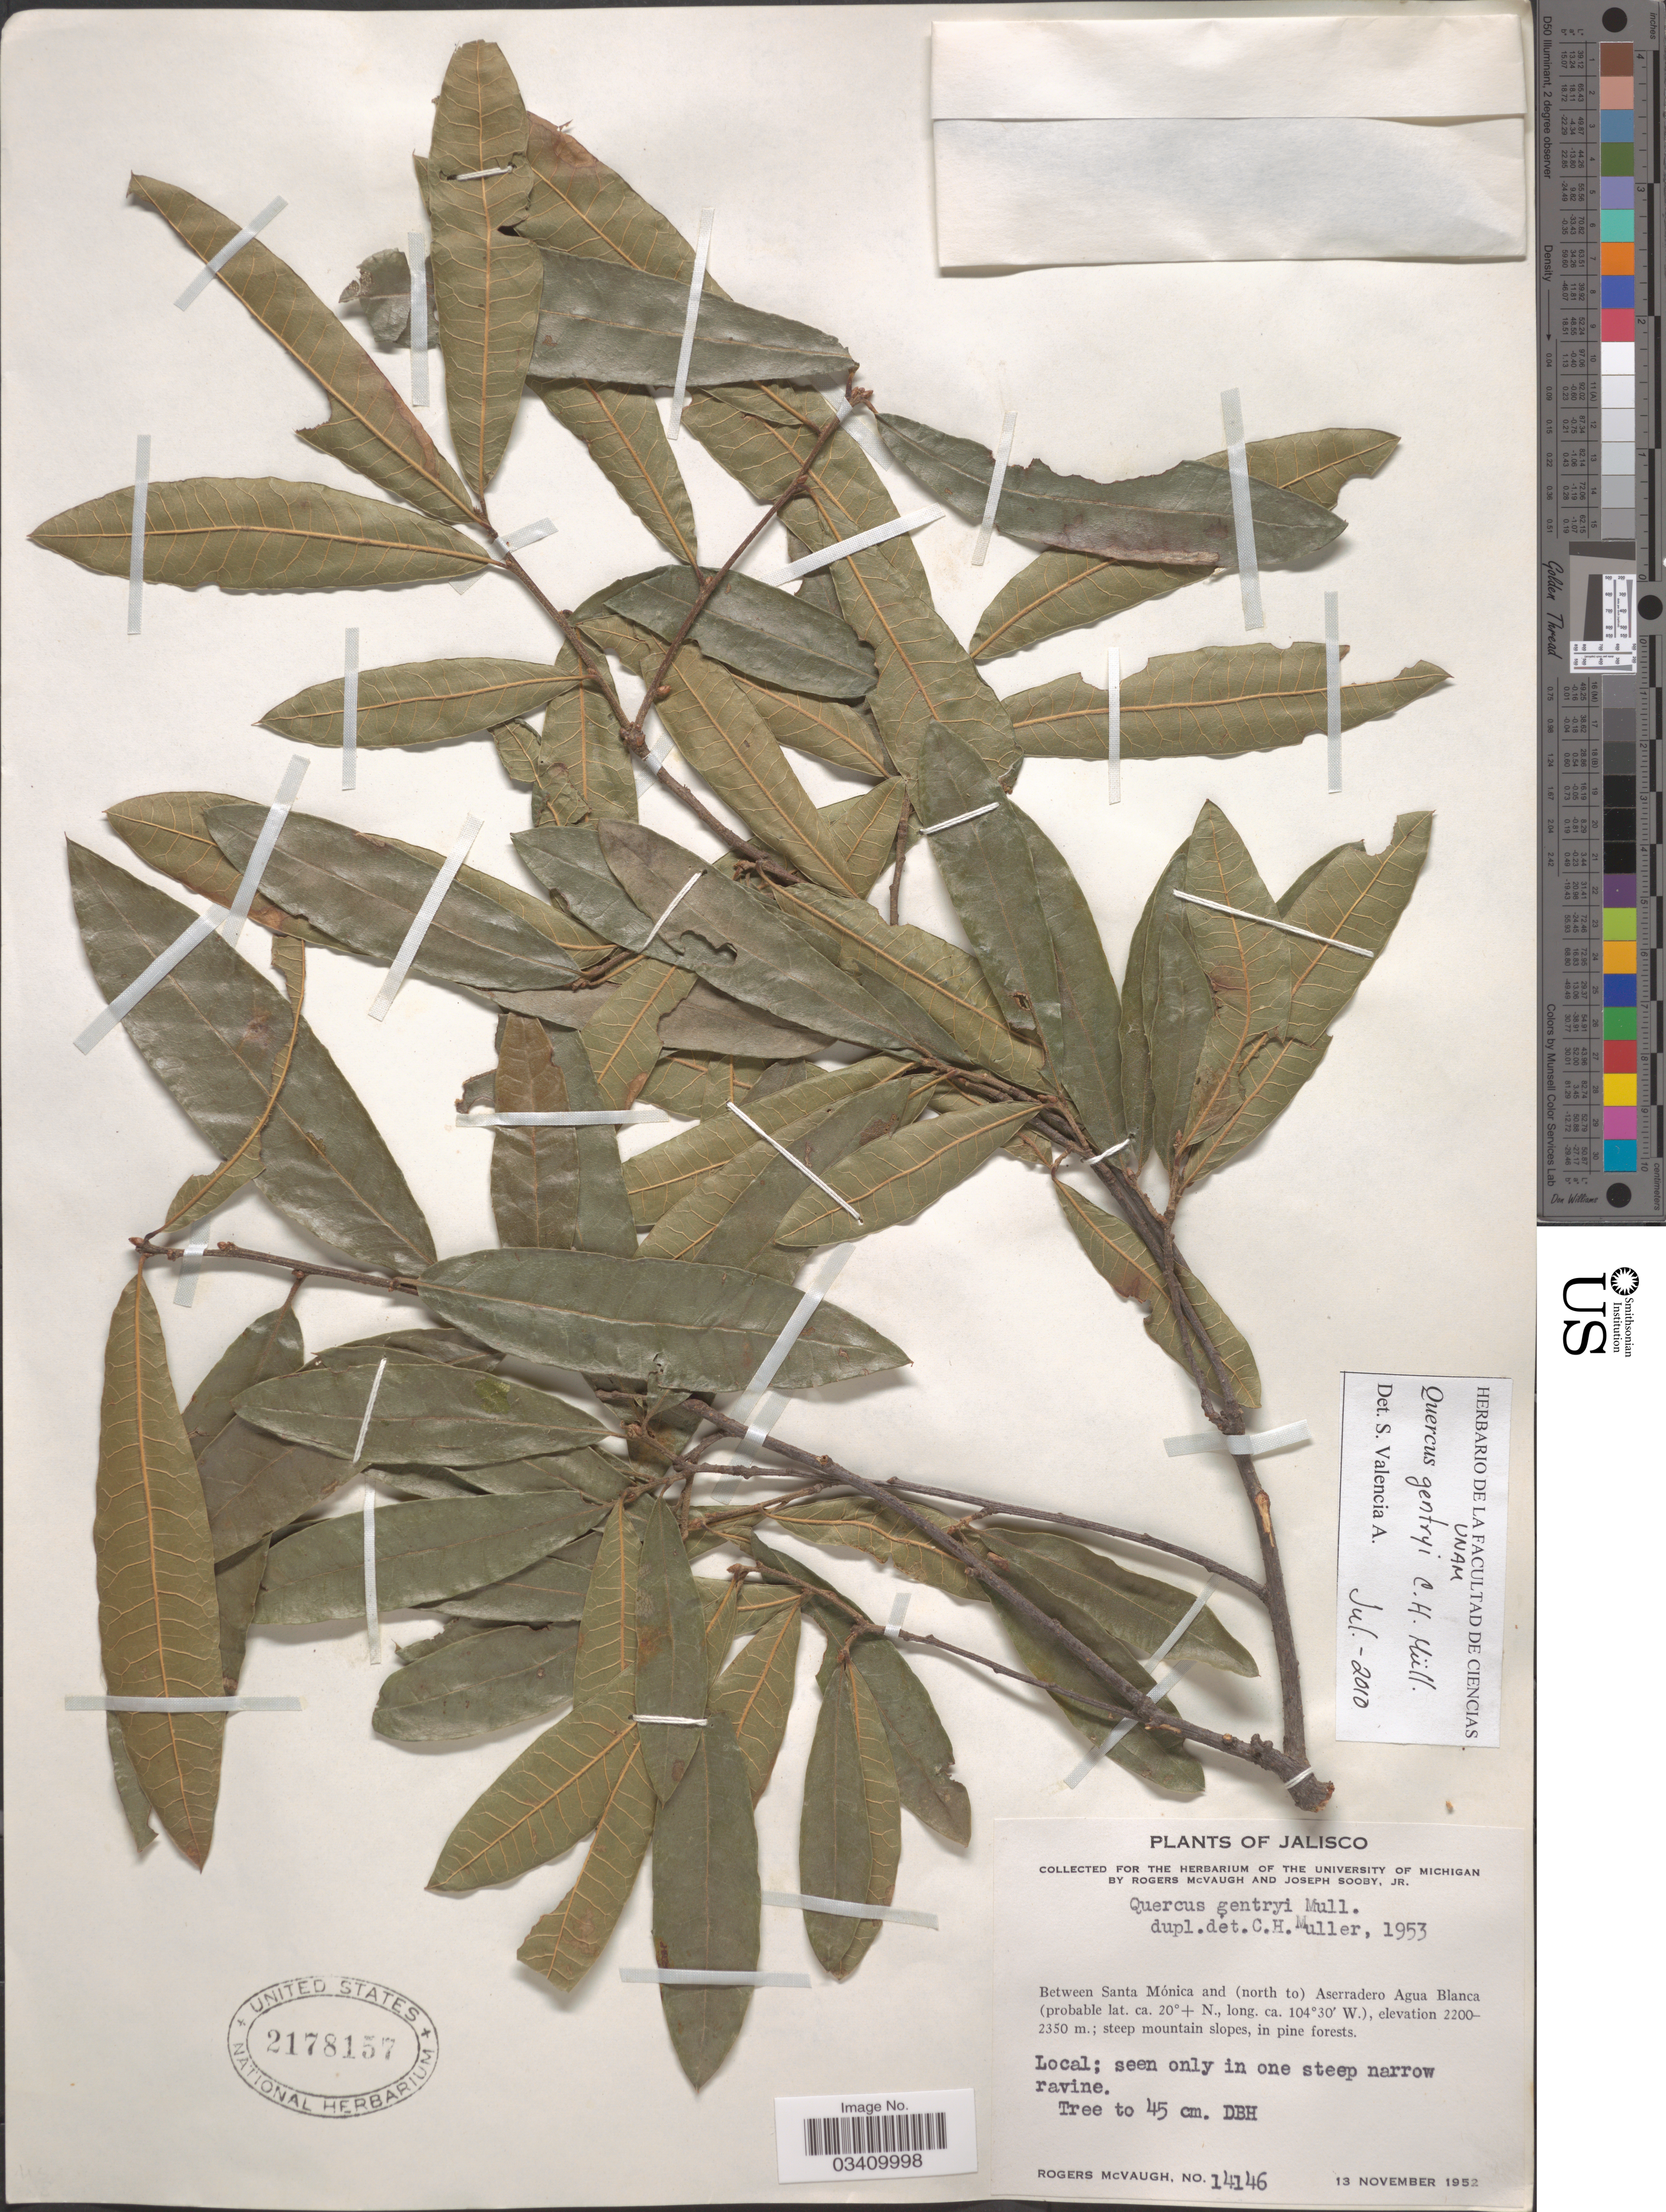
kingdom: Plantae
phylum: Tracheophyta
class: Magnoliopsida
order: Fagales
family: Fagaceae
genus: Quercus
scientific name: Quercus gentryi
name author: C.H. Mull.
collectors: R. McVaugh & J. Sooby Jr.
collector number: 14146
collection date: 1952-11-13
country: Mexico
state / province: Jalisco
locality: Between Santa Mónica and (north to) Aserradero Agua Blanca.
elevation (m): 2200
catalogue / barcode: US 2178157